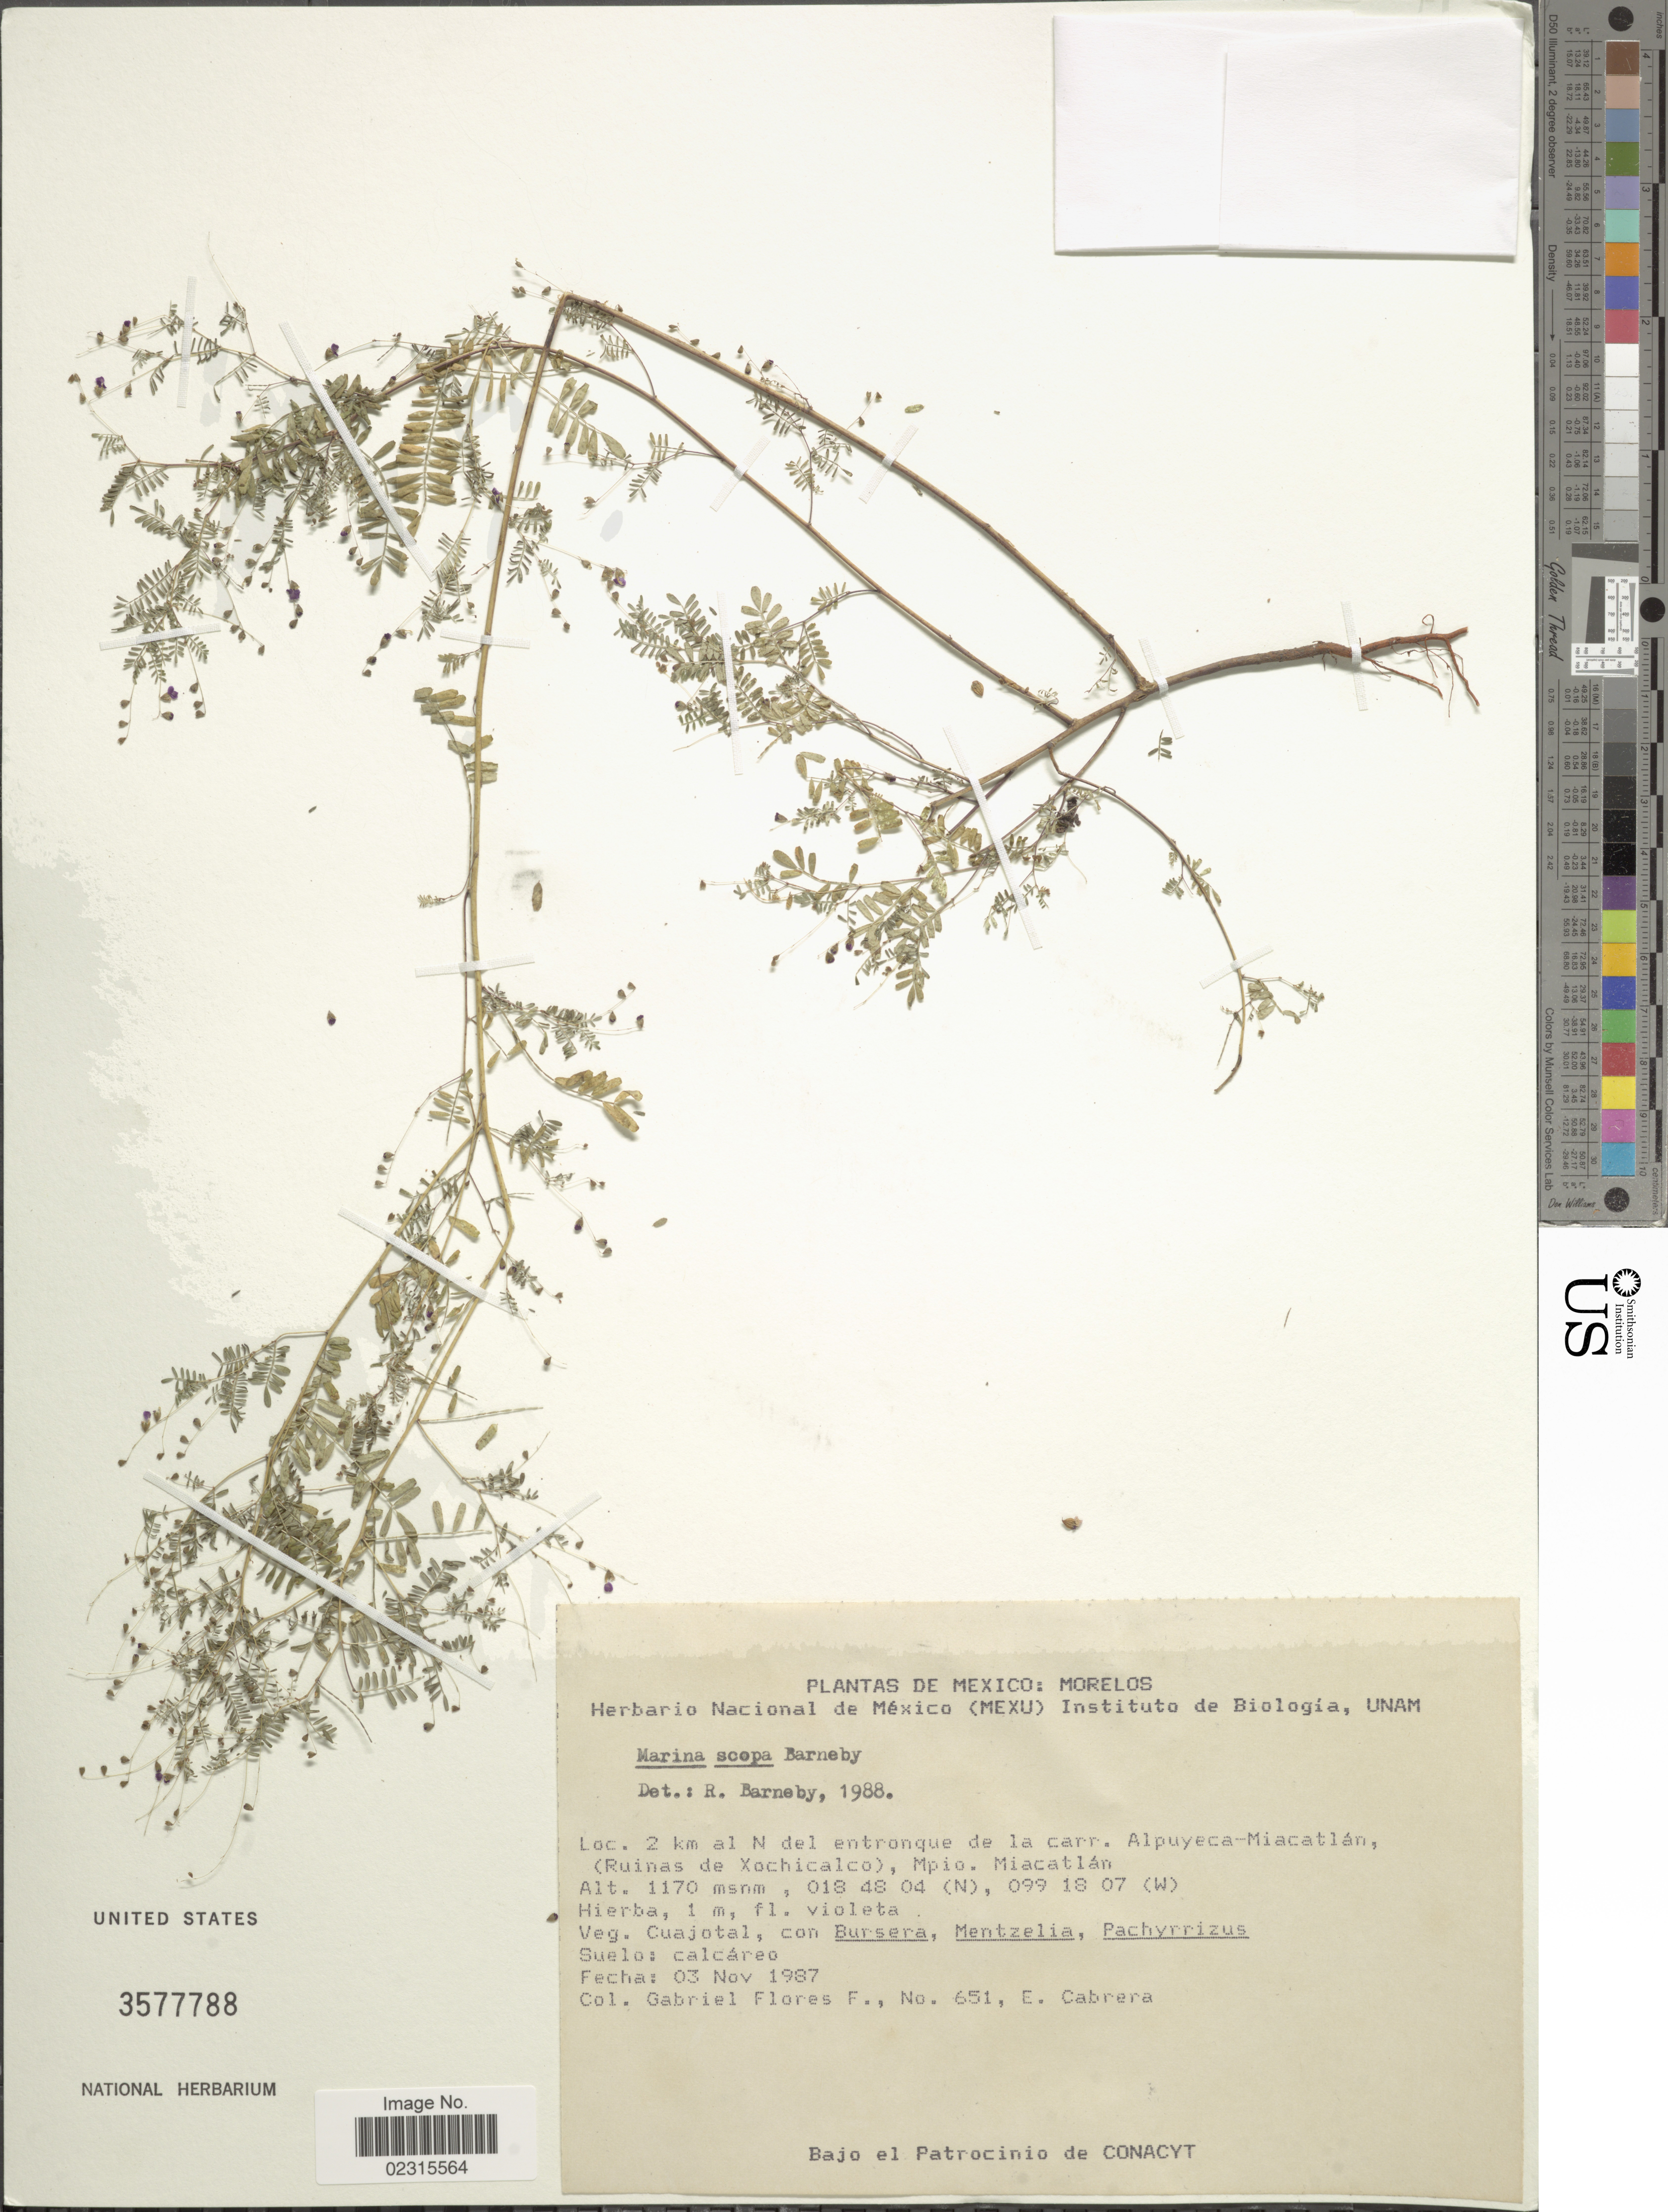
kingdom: Plantae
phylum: Tracheophyta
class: Magnoliopsida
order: Fabales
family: Fabaceae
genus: Marina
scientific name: Marina scopa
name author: Barneby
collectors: G. Flores F. & E. Cabrera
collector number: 651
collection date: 1987-11-03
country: Mexico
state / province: Morelos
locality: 2 km al N del entronque de la carr. Alpuyeca-Miacatlan, (Ruinas de Xochicalco), Mpio Miacatlan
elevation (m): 1170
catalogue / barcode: US 3577788